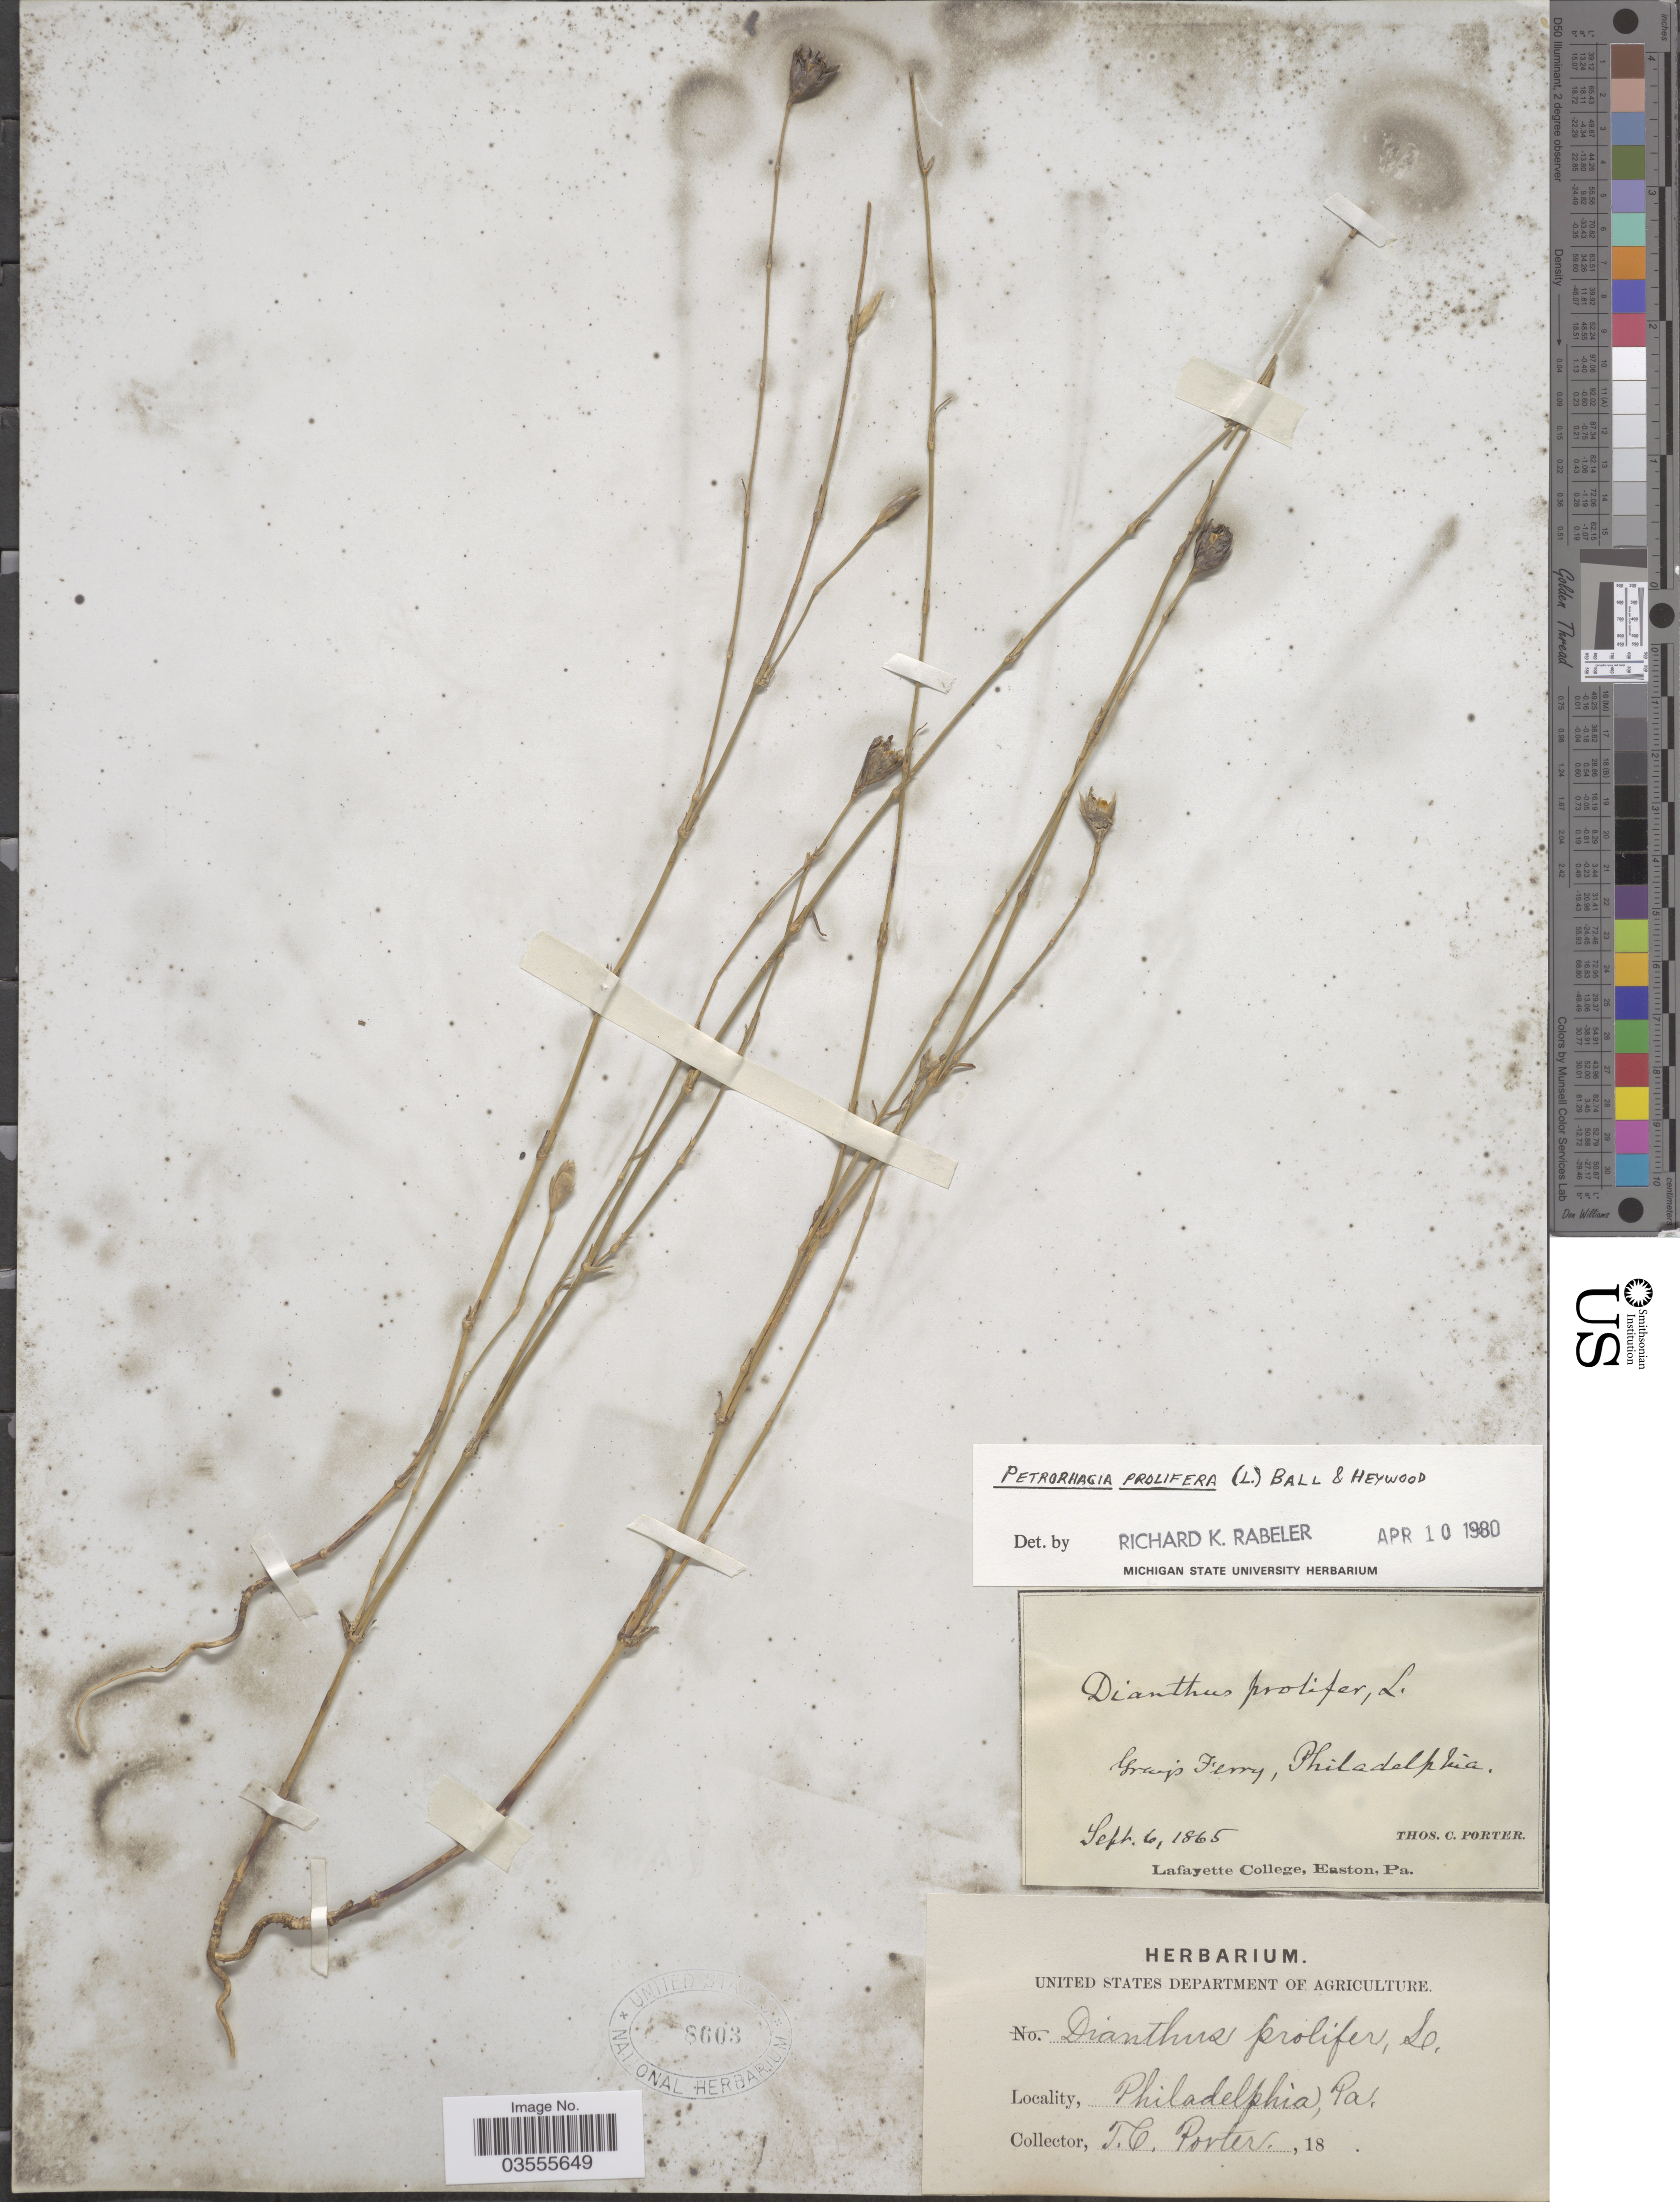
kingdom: Plantae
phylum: Tracheophyta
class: Magnoliopsida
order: Caryophyllales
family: Caryophyllaceae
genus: Petrorhagia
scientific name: Petrorhagia prolifera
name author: (L.) P.W. Ball & Heywood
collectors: T. Porter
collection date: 1865-09-06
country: United States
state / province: Pennsylvania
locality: Philadelphia. Gray's Ferry.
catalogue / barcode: US 8603